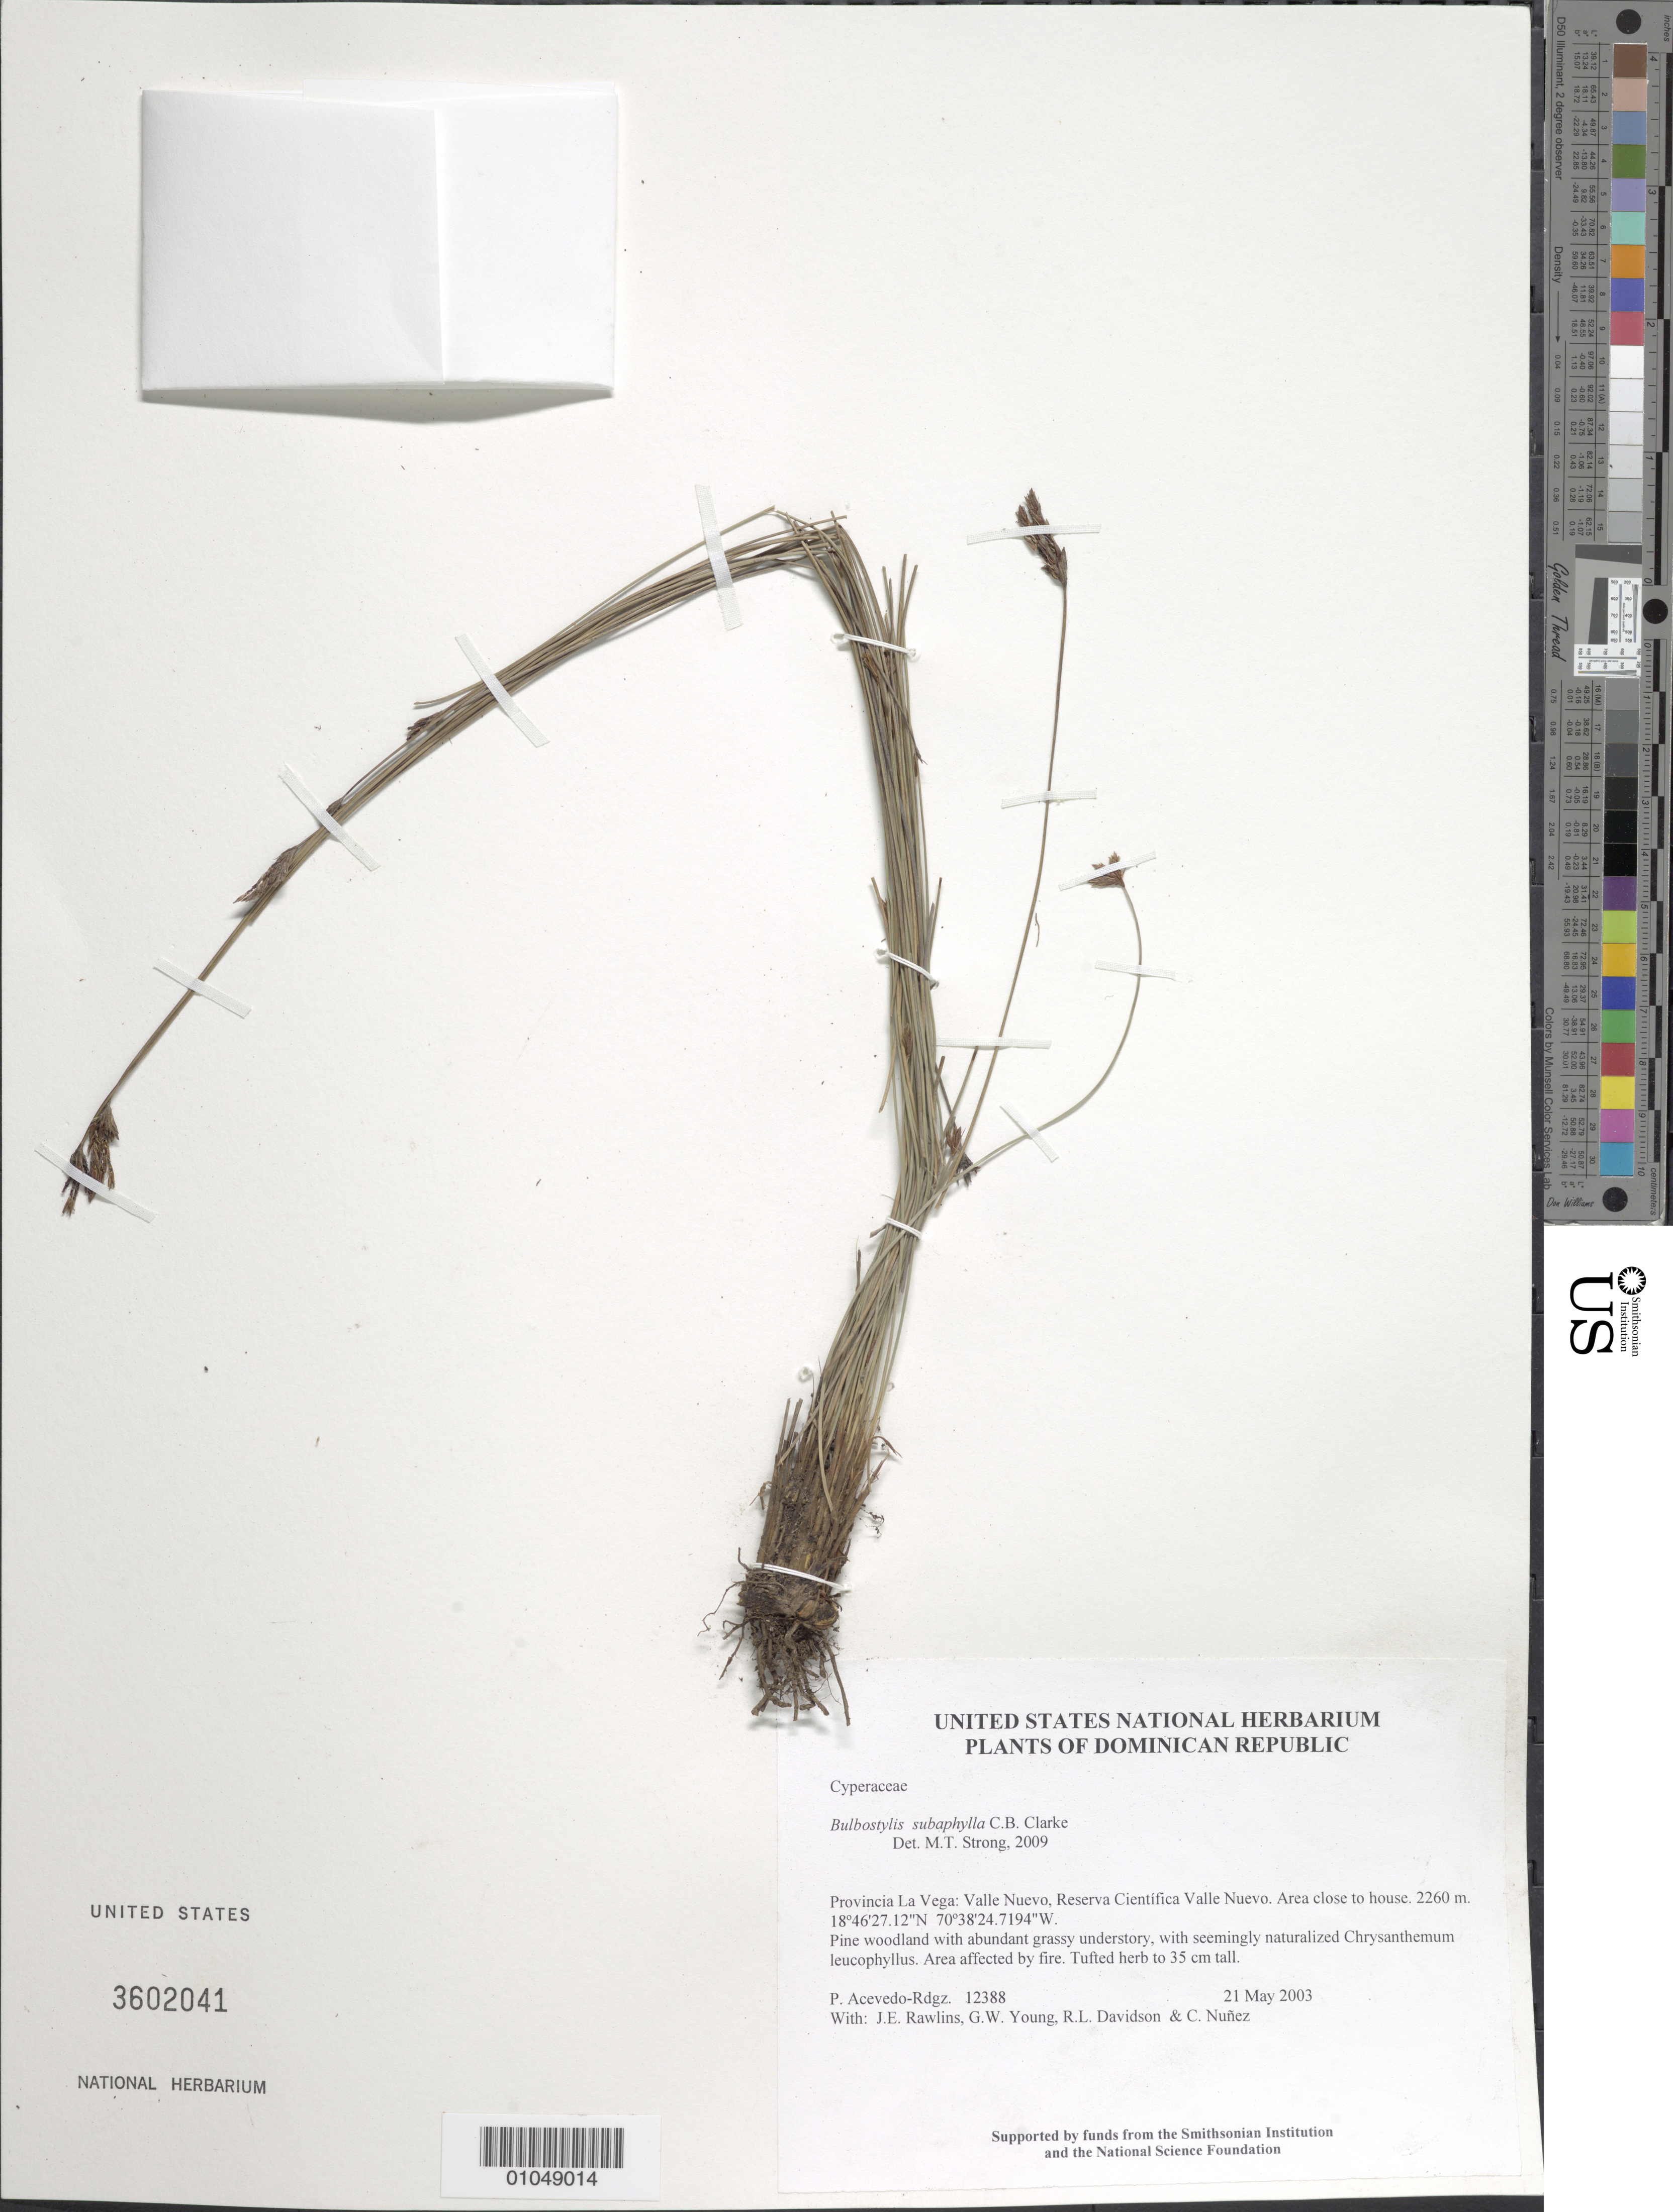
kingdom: Plantae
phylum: Tracheophyta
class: Liliopsida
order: Poales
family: Cyperaceae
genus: Bulbostylis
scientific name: Bulbostylis subaphylla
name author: C.B. Clarke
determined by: Strong, M. T., (US), Smithsonian Institution - National Museum of Natural History (UNITED STATES)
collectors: P. Acevedo-Rodr., J. Rawlins, G. Young, R. Davidson & C. Nunez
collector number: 12388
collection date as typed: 21 May 2003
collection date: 2003-05-21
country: Dominican Republic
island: Hispaniola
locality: Provincia La Vega: Valle Nuevo, Reserva Científica Valle Nuevo. Area close to house.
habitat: Pine woodland with abundant grassy understory, with seemingly naturalized Chrysanthemum leucophyllus. Area affected by fire.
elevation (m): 2260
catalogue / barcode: US 3602041